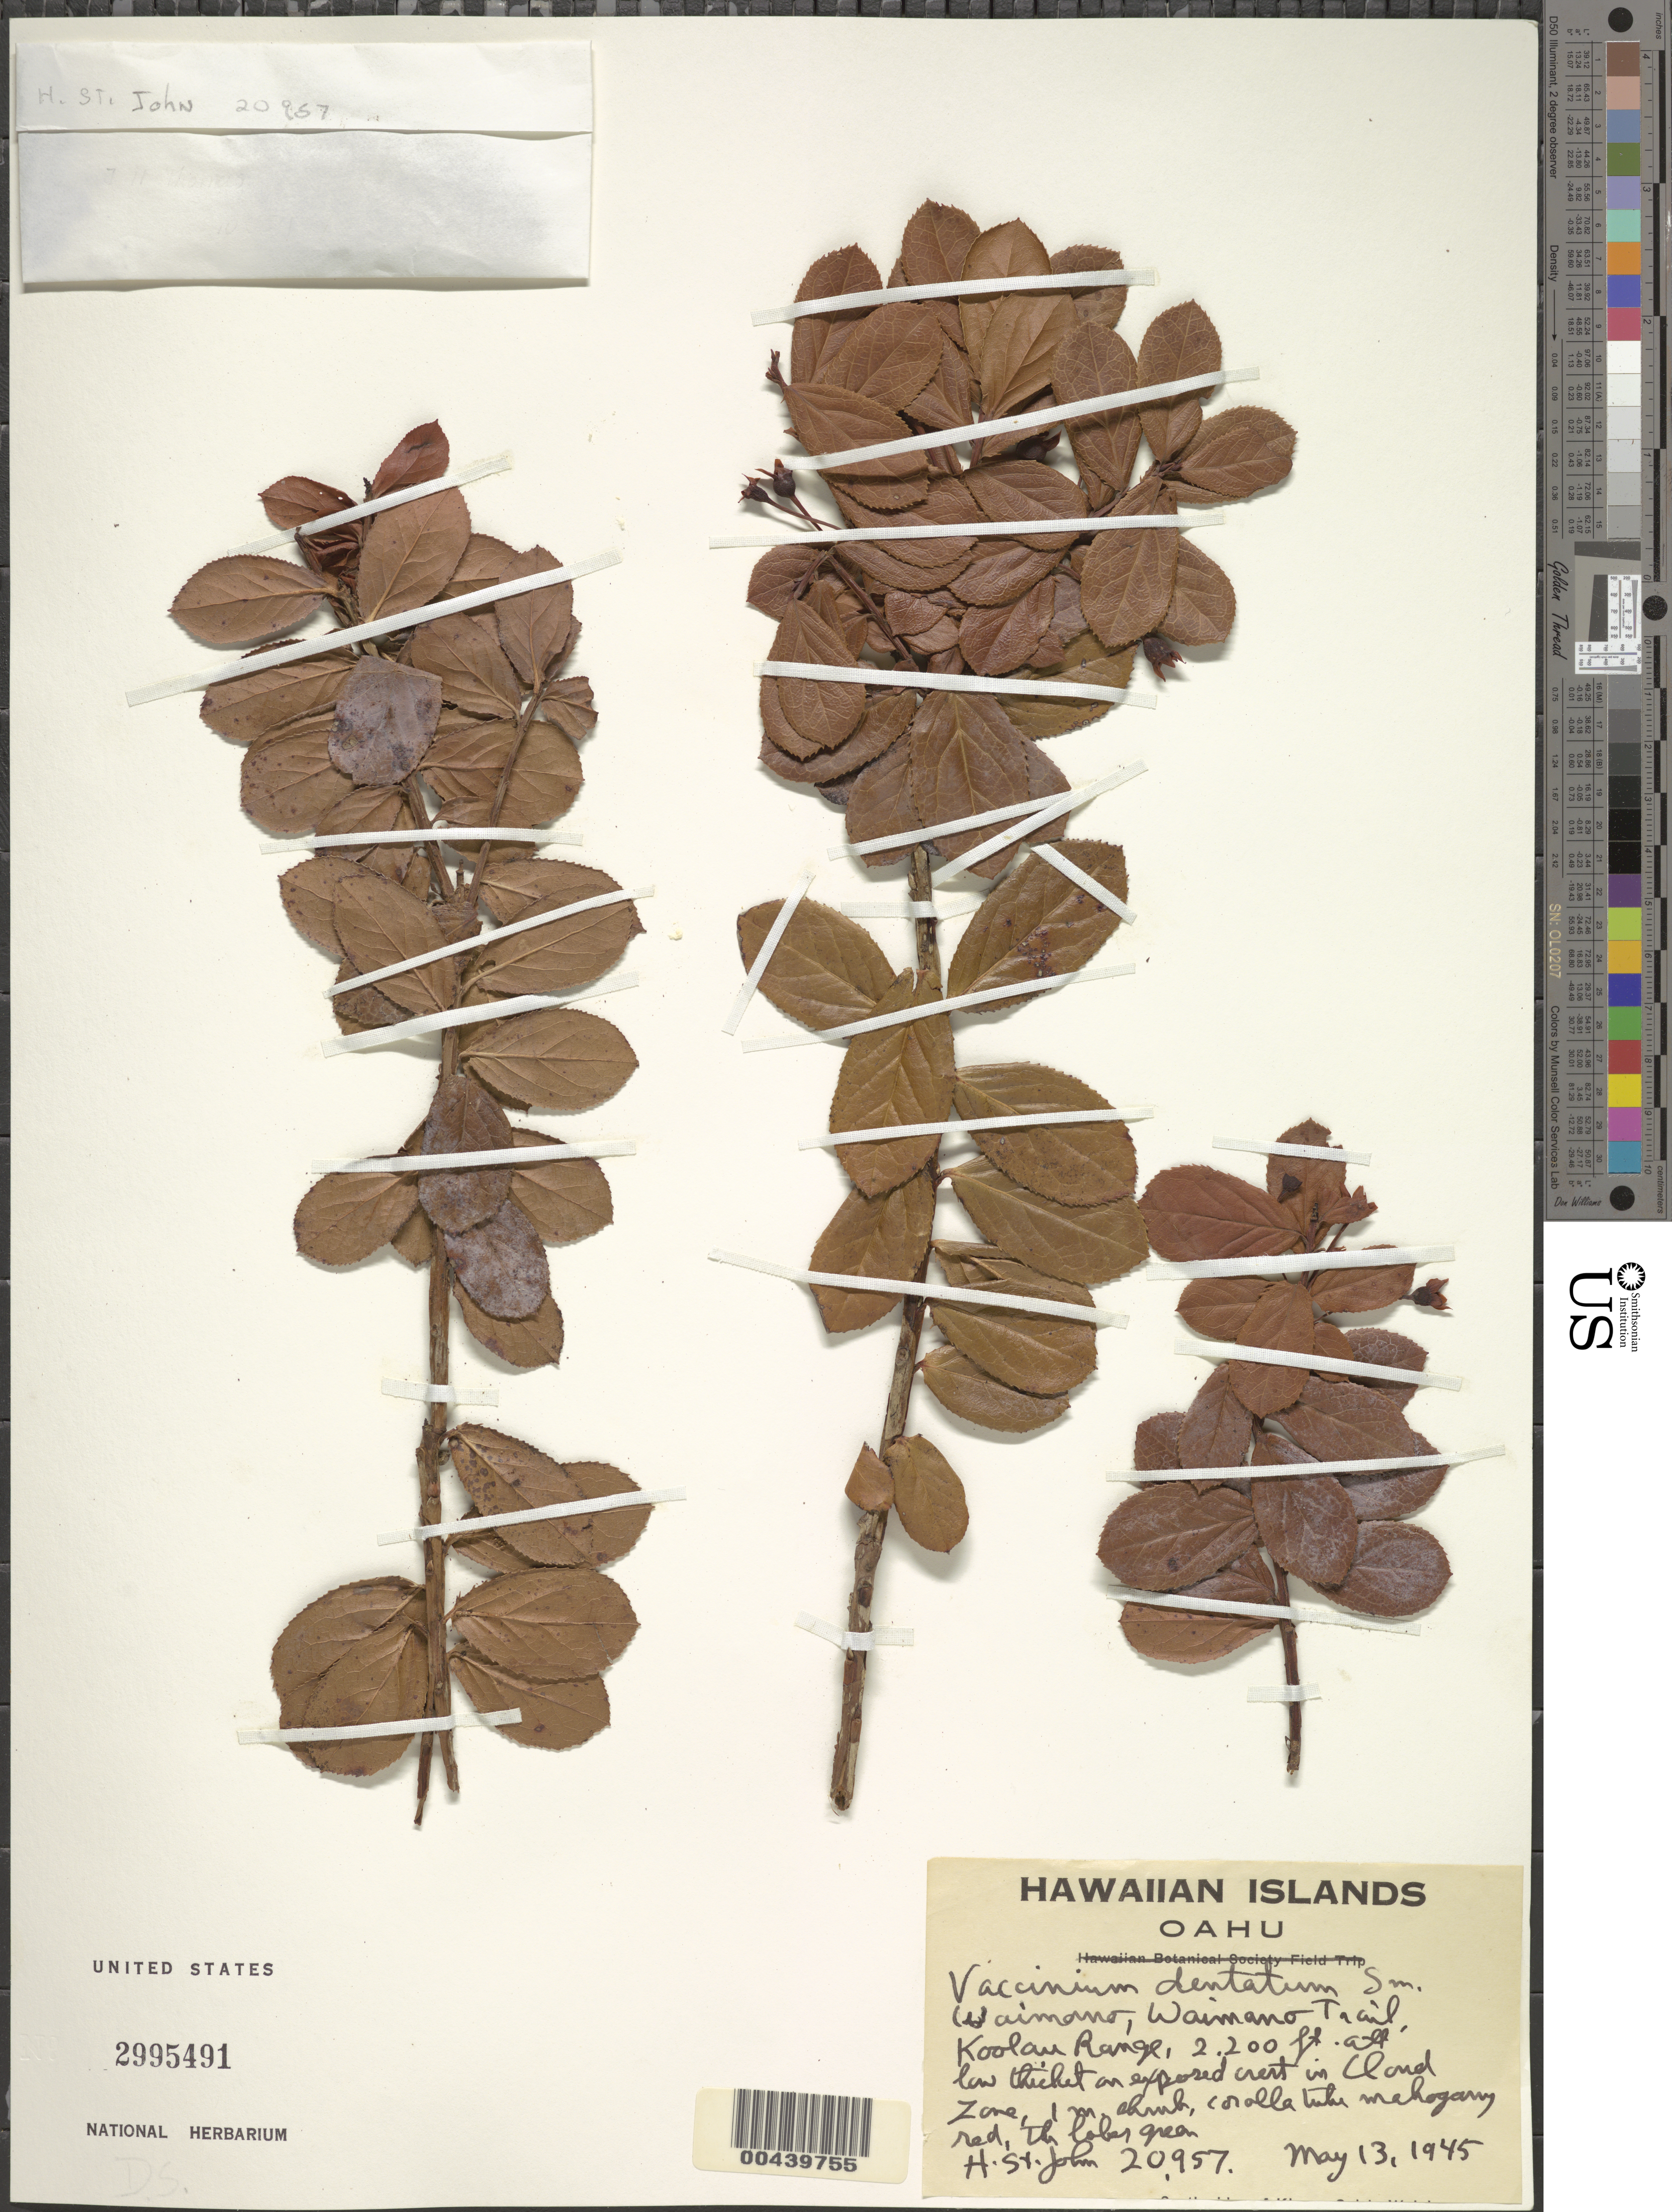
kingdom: Plantae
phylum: Tracheophyta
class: Magnoliopsida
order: Ericales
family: Ericaceae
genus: Vaccinium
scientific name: Vaccinium dentatum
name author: Sm.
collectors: H. St. John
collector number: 20957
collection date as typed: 13 May 1945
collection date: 1945-05-13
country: United States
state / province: Hawaii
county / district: Honolulu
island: Oahu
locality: Waimano, Waimano Trail, Koolau Range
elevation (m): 671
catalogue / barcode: US 2995491